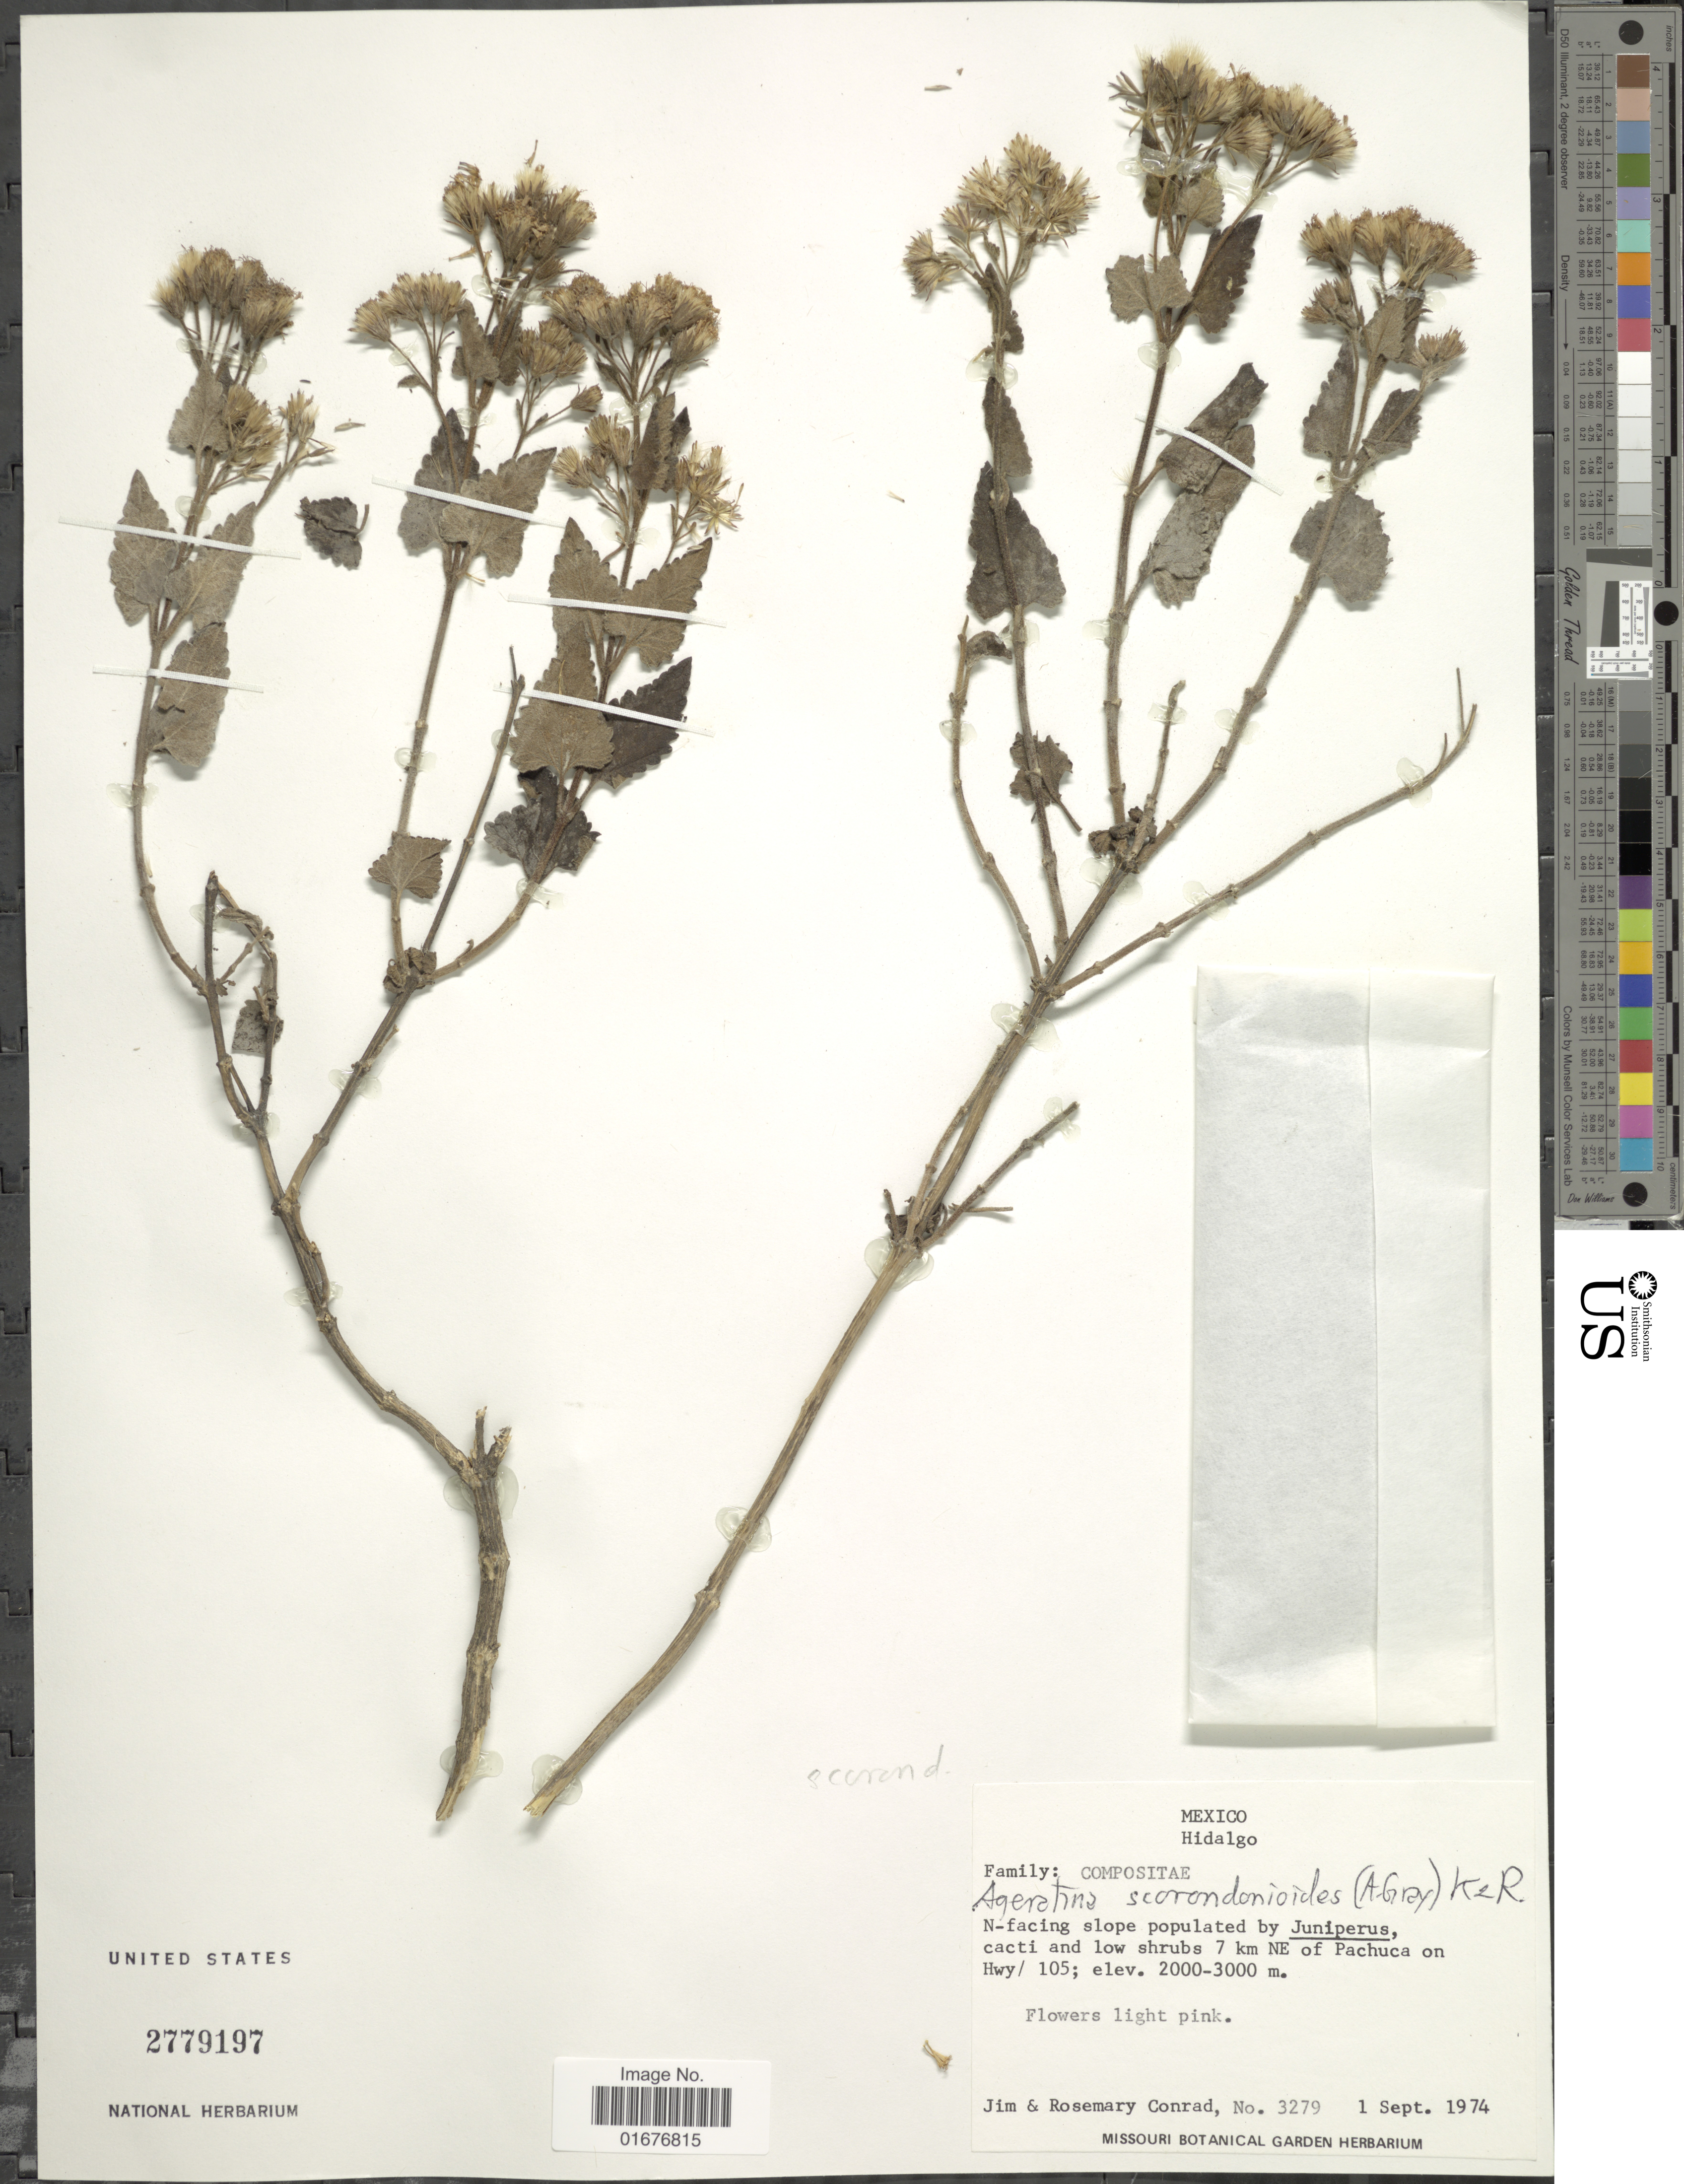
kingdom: Plantae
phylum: Tracheophyta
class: Magnoliopsida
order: Asterales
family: Asteraceae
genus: Ageratina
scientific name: Ageratina scorodonioides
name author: (A. Gray) R.M. King & H. Rob.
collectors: J. Conrad & R. Conrad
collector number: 3279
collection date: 1974-09-01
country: Mexico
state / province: Hidalgo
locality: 7 km NE of Pachuca on Hwy/ 105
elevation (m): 2000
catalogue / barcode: US 2779197